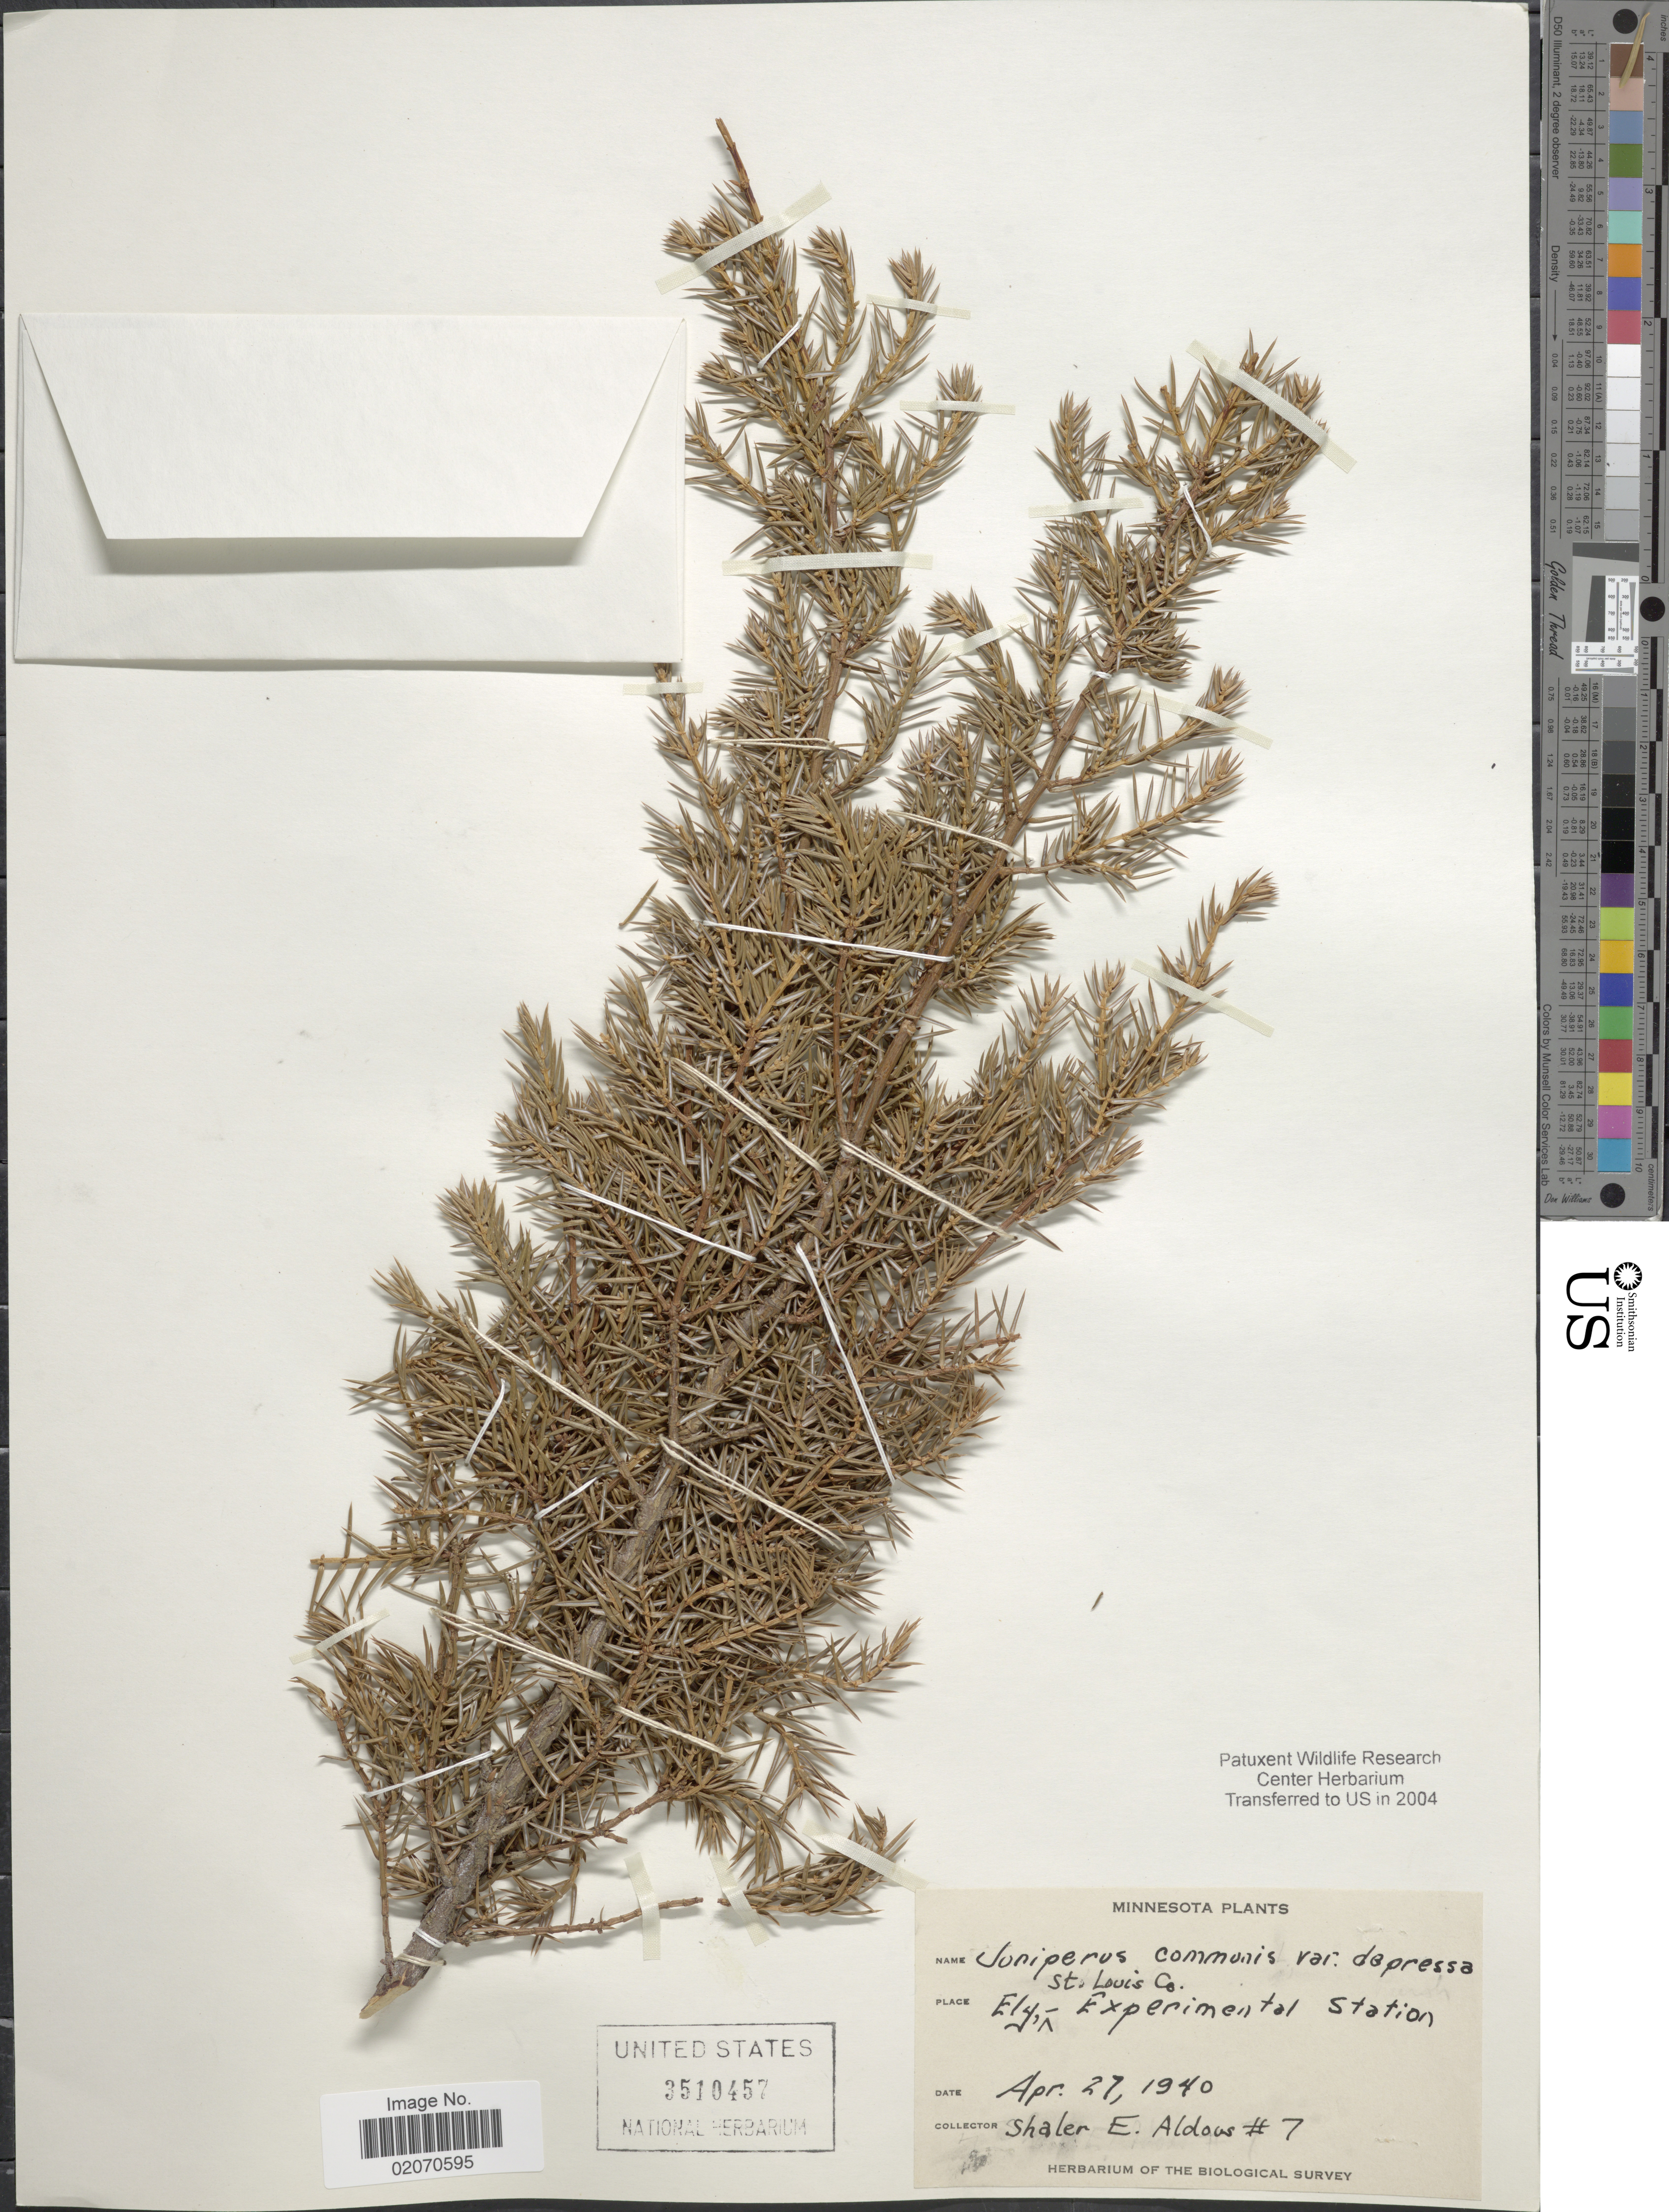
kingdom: Plantae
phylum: Tracheophyta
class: Pinopsida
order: Pinales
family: Cupressaceae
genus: Juniperus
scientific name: Juniperus communis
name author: L.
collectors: S. Aldous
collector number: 7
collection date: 1940-04-27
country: United States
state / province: Minnesota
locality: Elyk Experimental Station. St. Louis Co.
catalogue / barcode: US 3510457